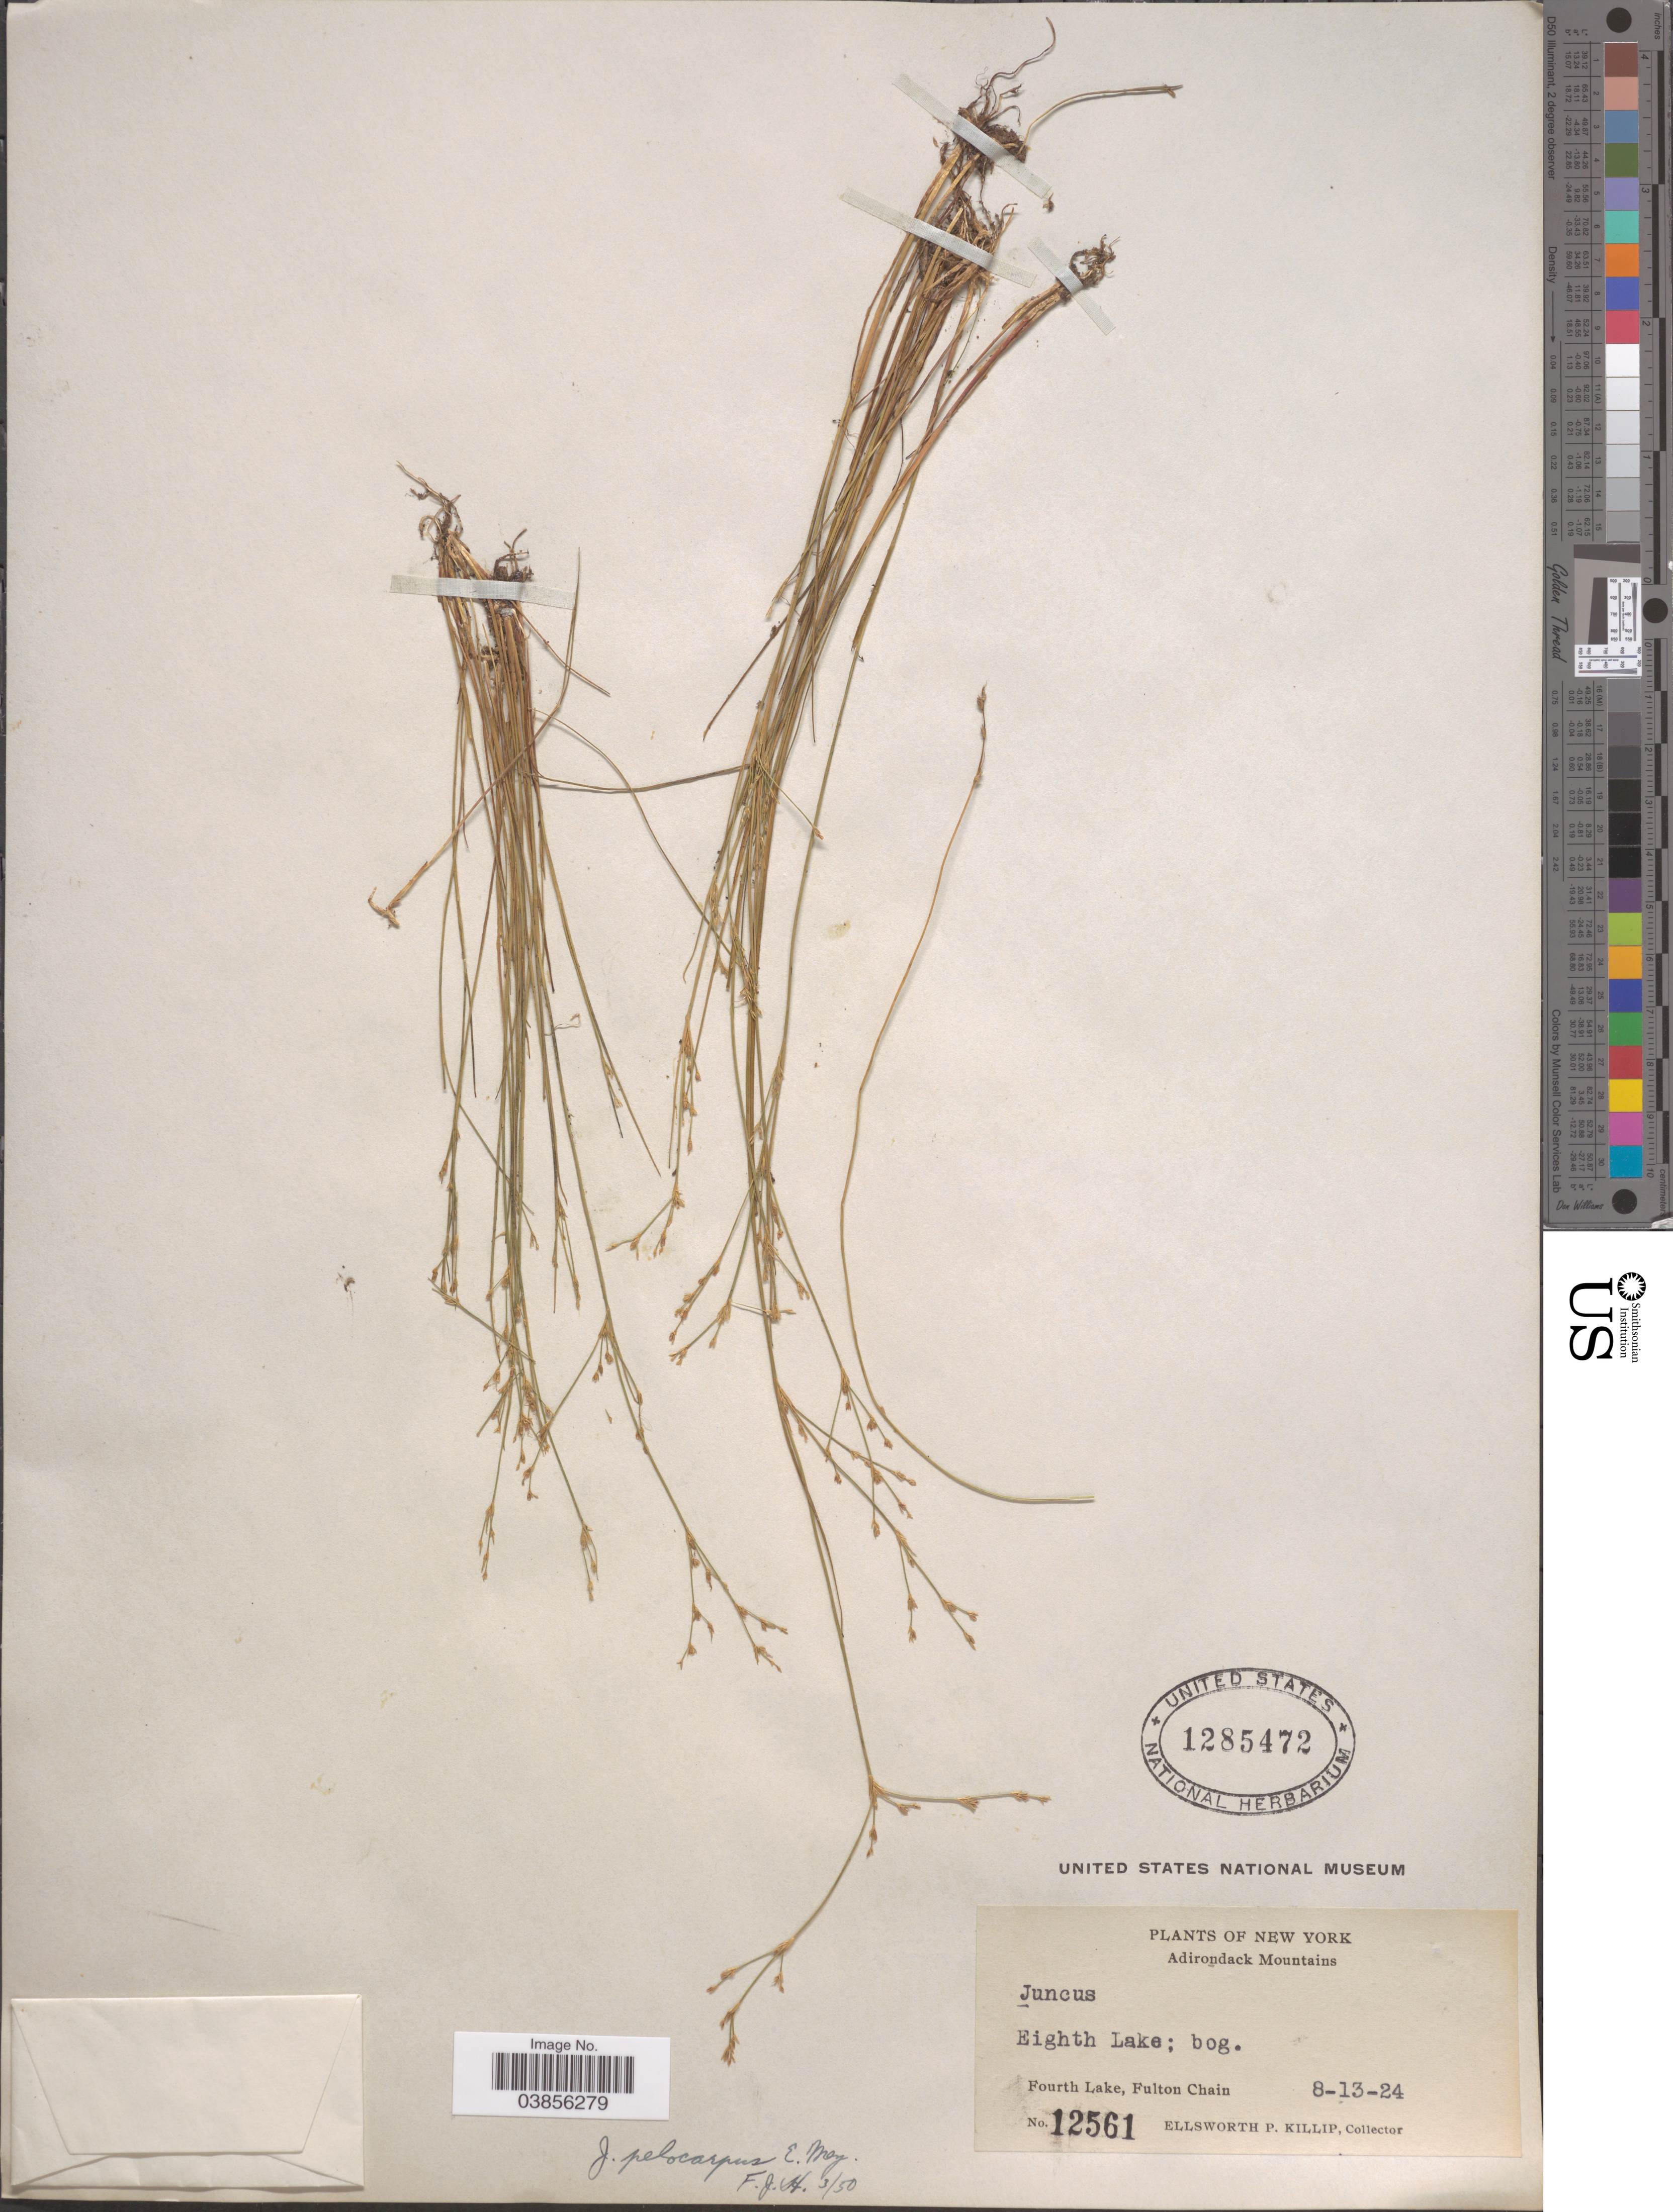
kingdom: Plantae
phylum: Tracheophyta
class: Liliopsida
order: Poales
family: Juncaceae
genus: Juncus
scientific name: Juncus pelocarpus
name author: E. Mey.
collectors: E. P. Killip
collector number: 12561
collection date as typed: Transcribed d/m/y: 13/8/24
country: United States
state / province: New York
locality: Adirondack Mountains. Eighth Lake. Fourth Lake, Fulton Chain.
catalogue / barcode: US 1285472